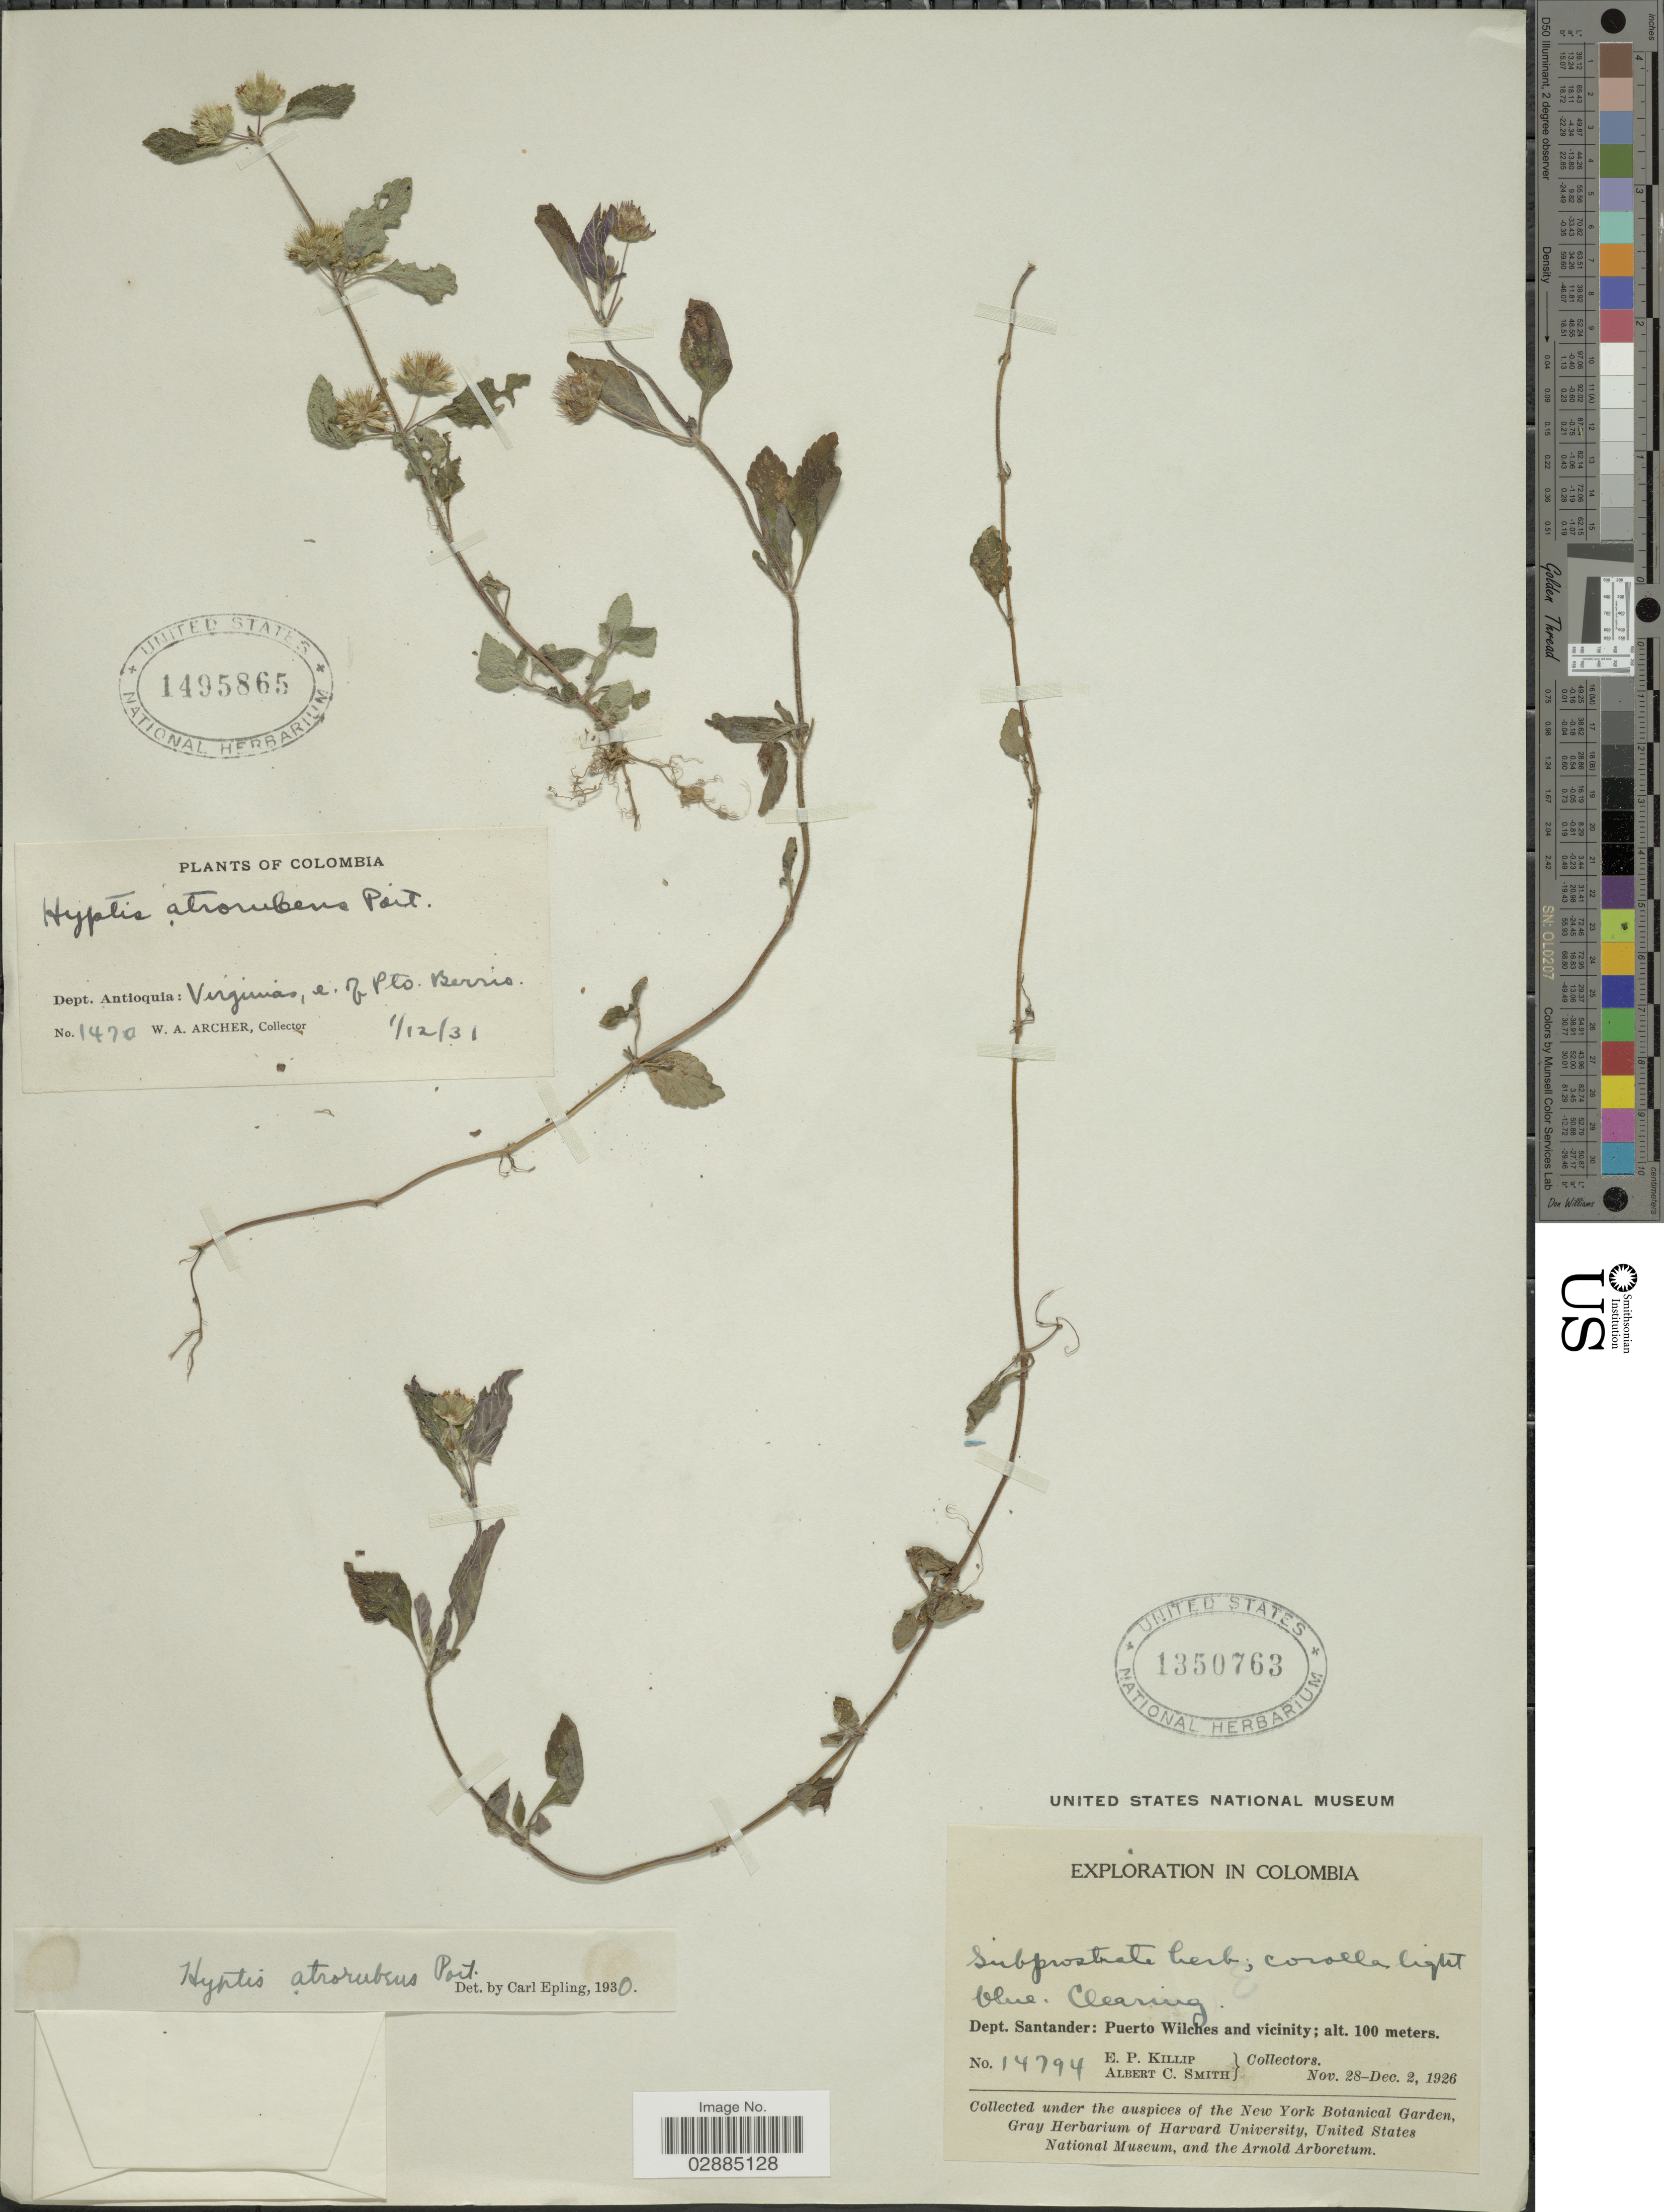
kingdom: Plantae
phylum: Tracheophyta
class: Magnoliopsida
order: Lamiales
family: Lamiaceae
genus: Hyptis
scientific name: Hyptis atrorubens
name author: Poit.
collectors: W. Archer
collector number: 1470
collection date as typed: Transcribed d/m/y: 1/12/31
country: Colombia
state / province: Antioquia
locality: Dept. Antioquia, Virgiuias, e. of Pto. Berrio.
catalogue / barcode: US 1495865